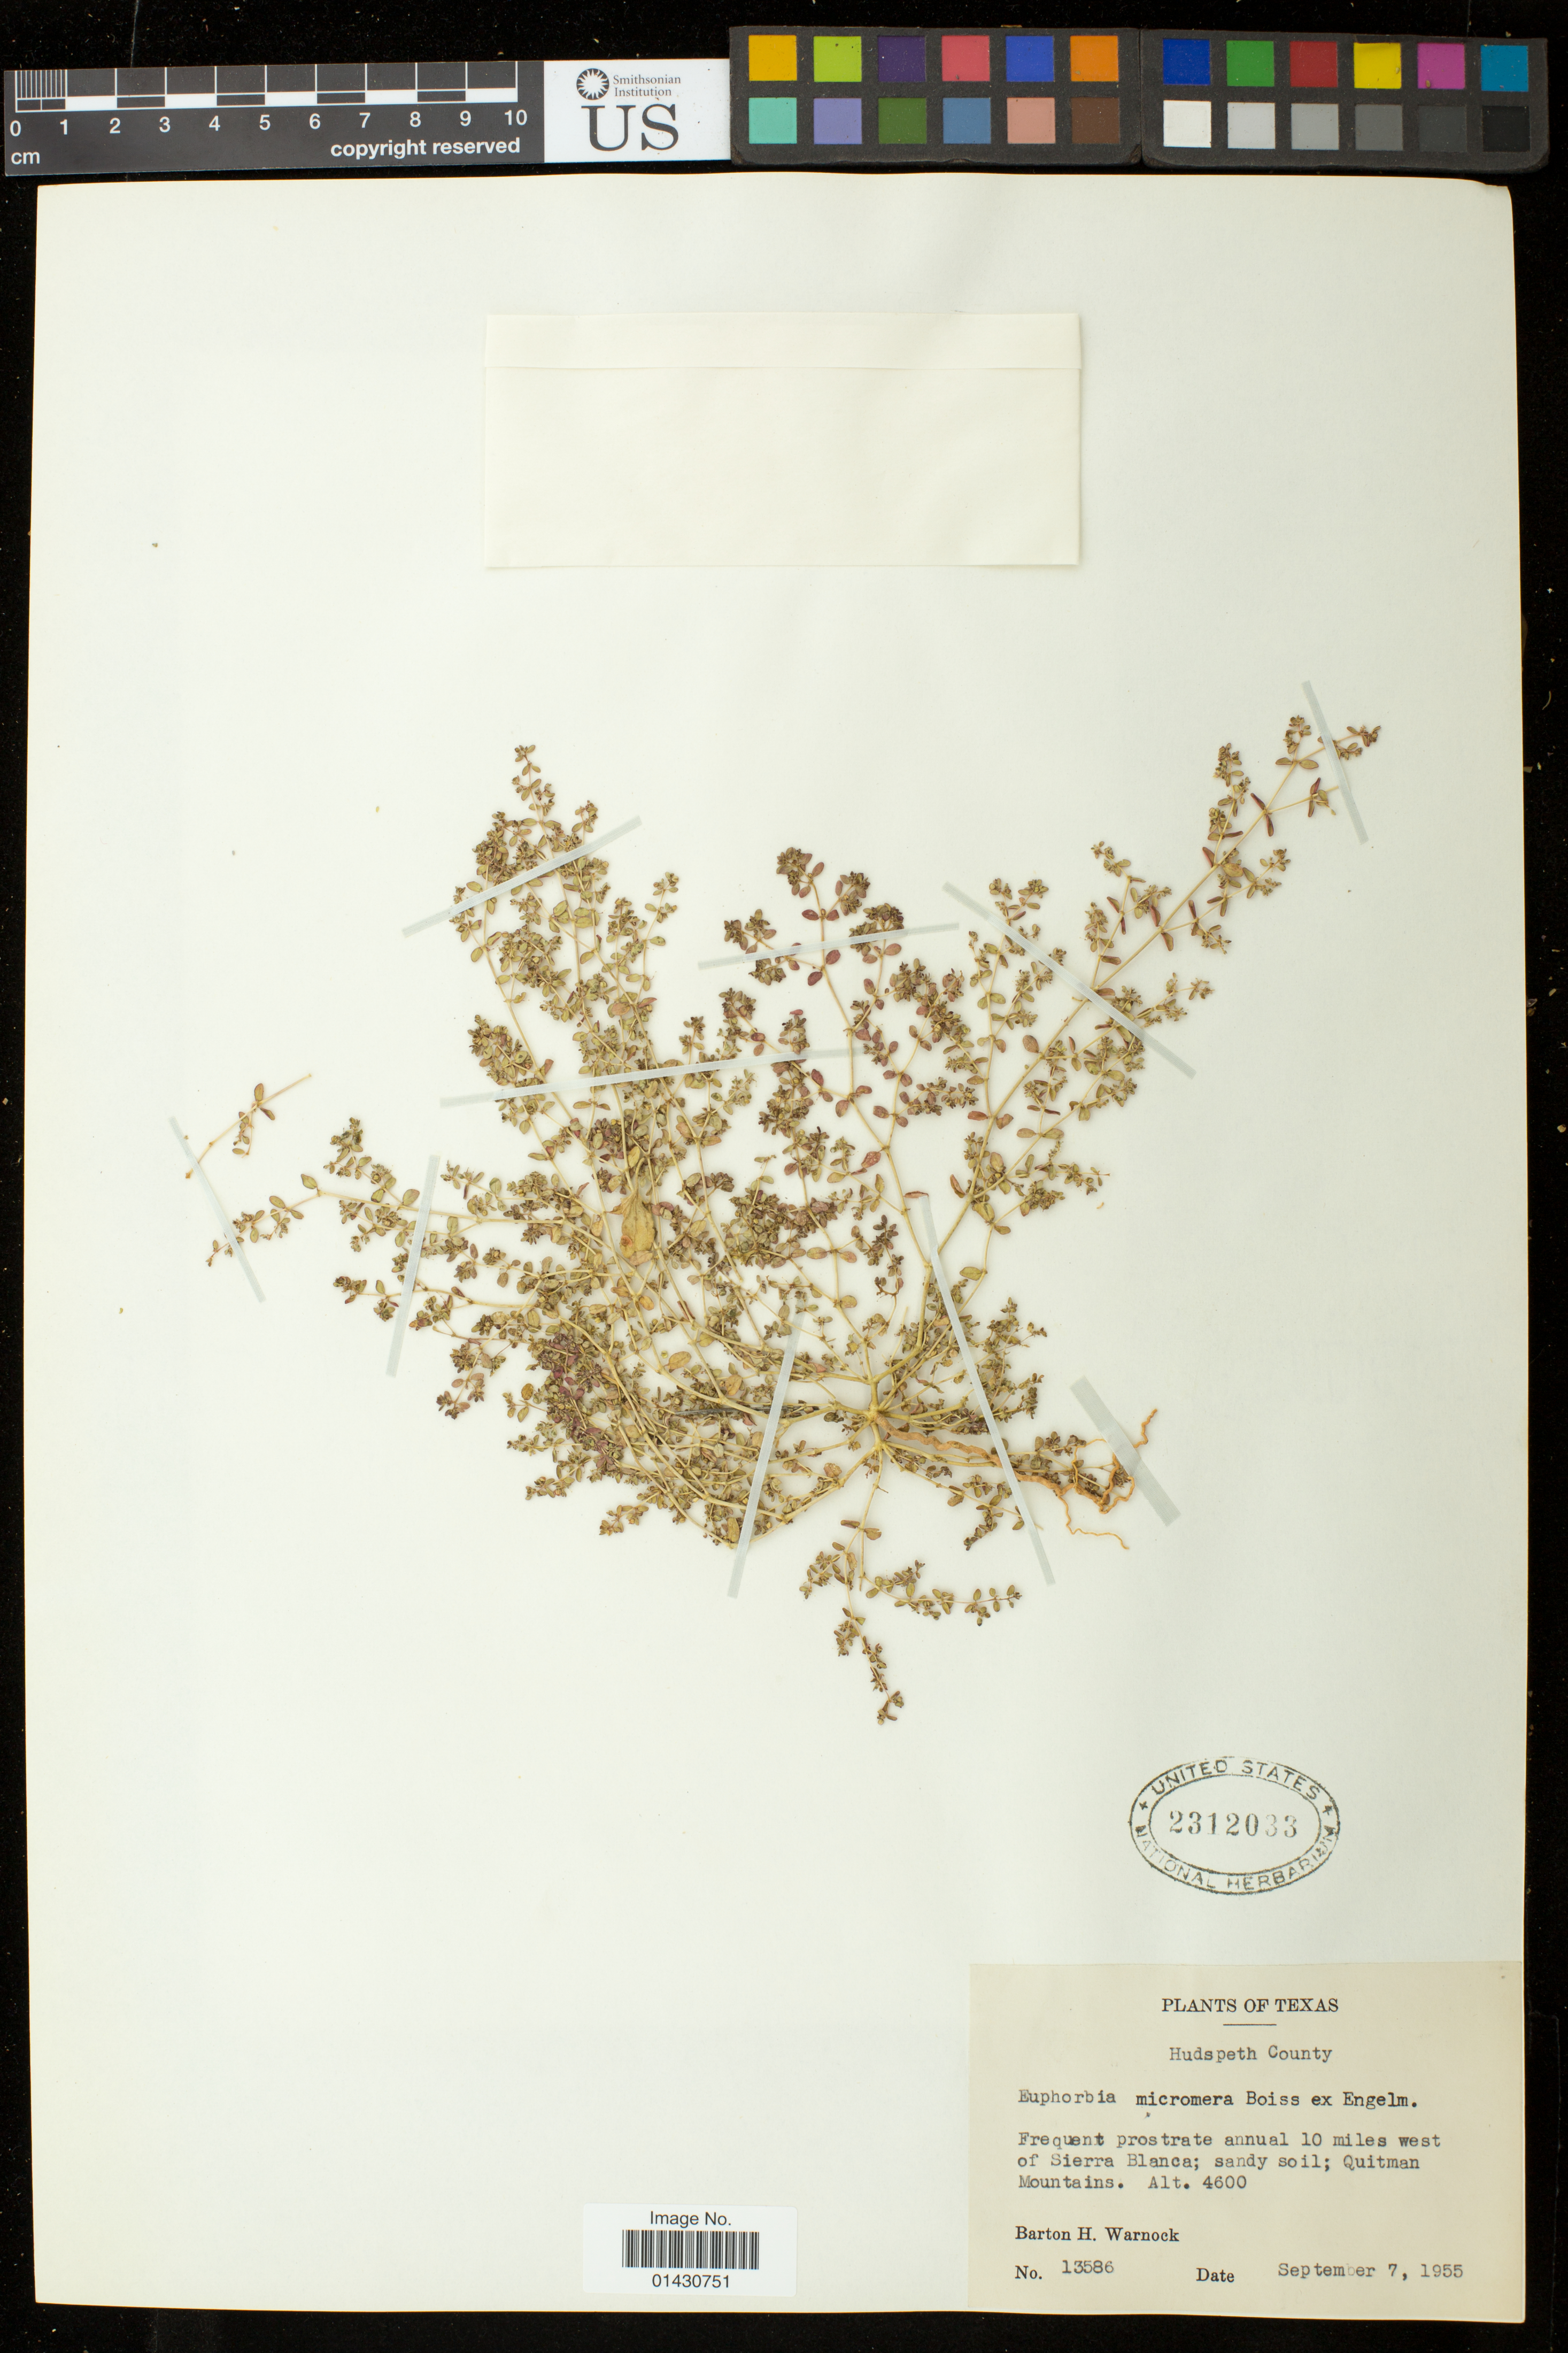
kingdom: Plantae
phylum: Tracheophyta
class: Magnoliopsida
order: Malpighiales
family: Euphorbiaceae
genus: Euphorbia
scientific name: Euphorbia micromera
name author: Boiss.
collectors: B. H. Warnock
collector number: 13586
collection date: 1955-09-07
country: United States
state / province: Texas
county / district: Hudspeth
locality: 10 miles west of Sierra Blanca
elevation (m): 1402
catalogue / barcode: US 2312033